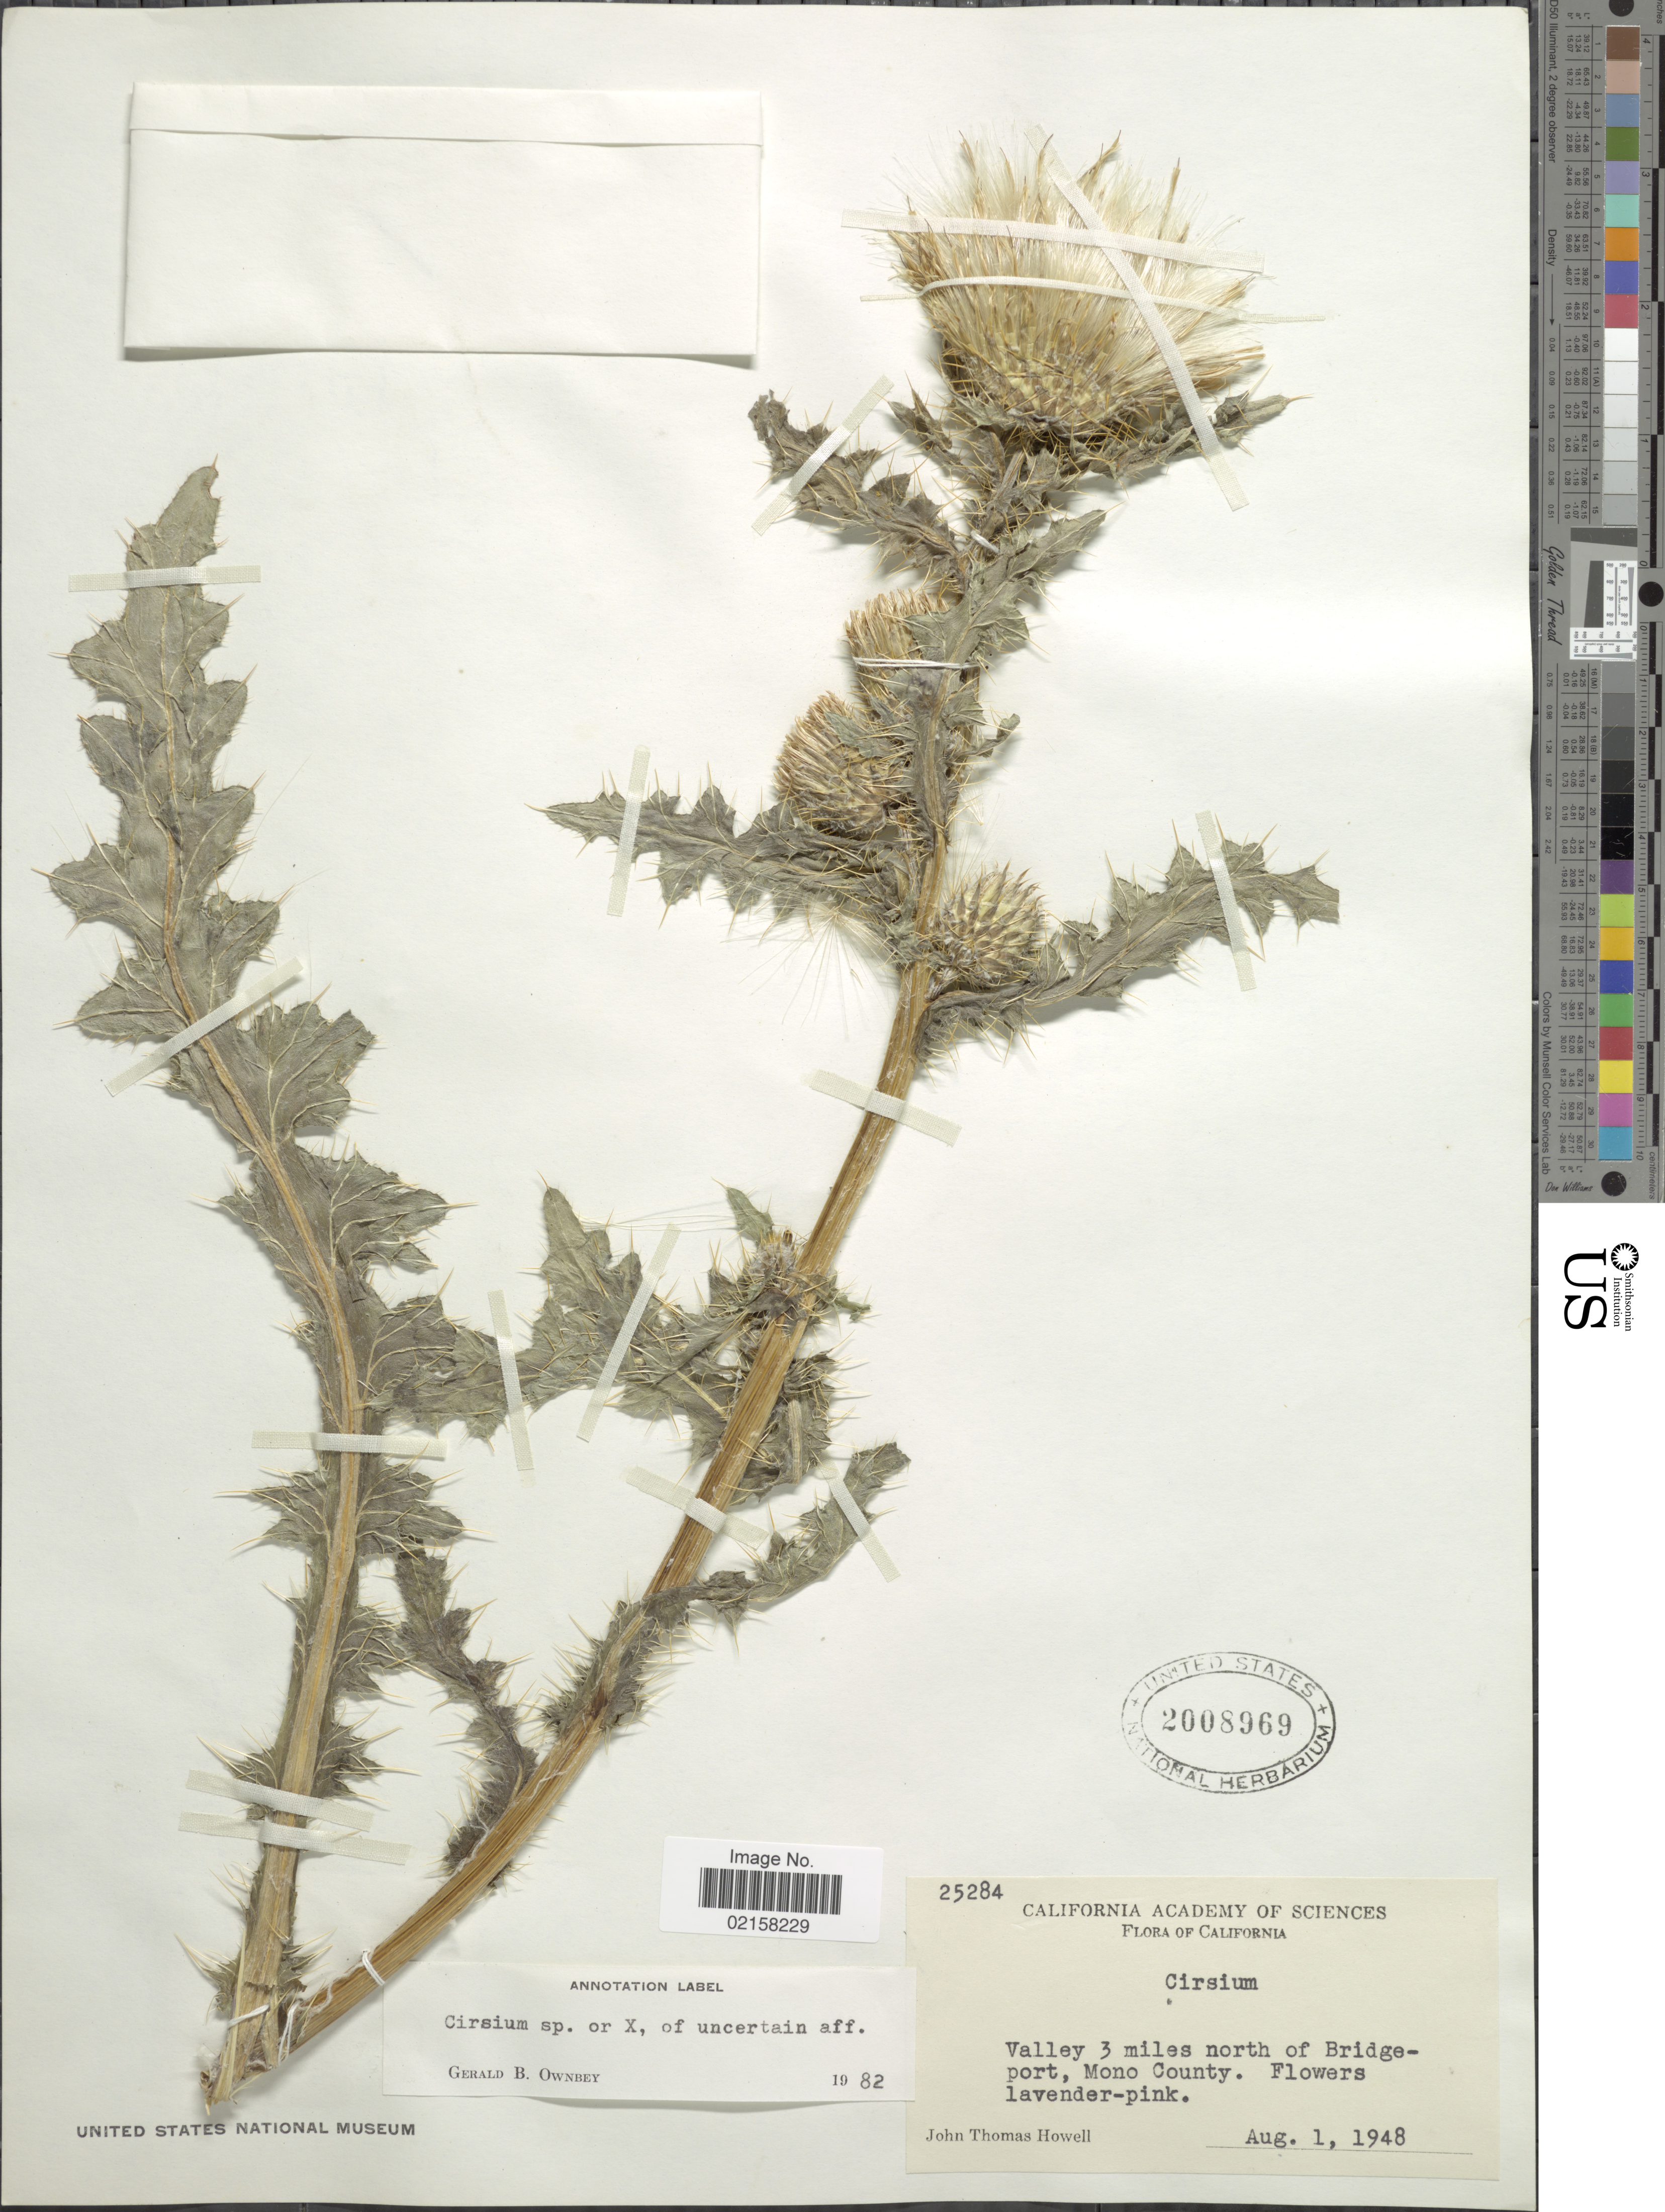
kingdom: Plantae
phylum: Tracheophyta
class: Magnoliopsida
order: Asterales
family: Asteraceae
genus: Cirsium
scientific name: Cirsium sp.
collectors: J. T. Howell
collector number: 25284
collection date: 1948-08-01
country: United States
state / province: California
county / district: Mono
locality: Valley 3 miles north of Bridgeport, Mono County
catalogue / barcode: US 2008969